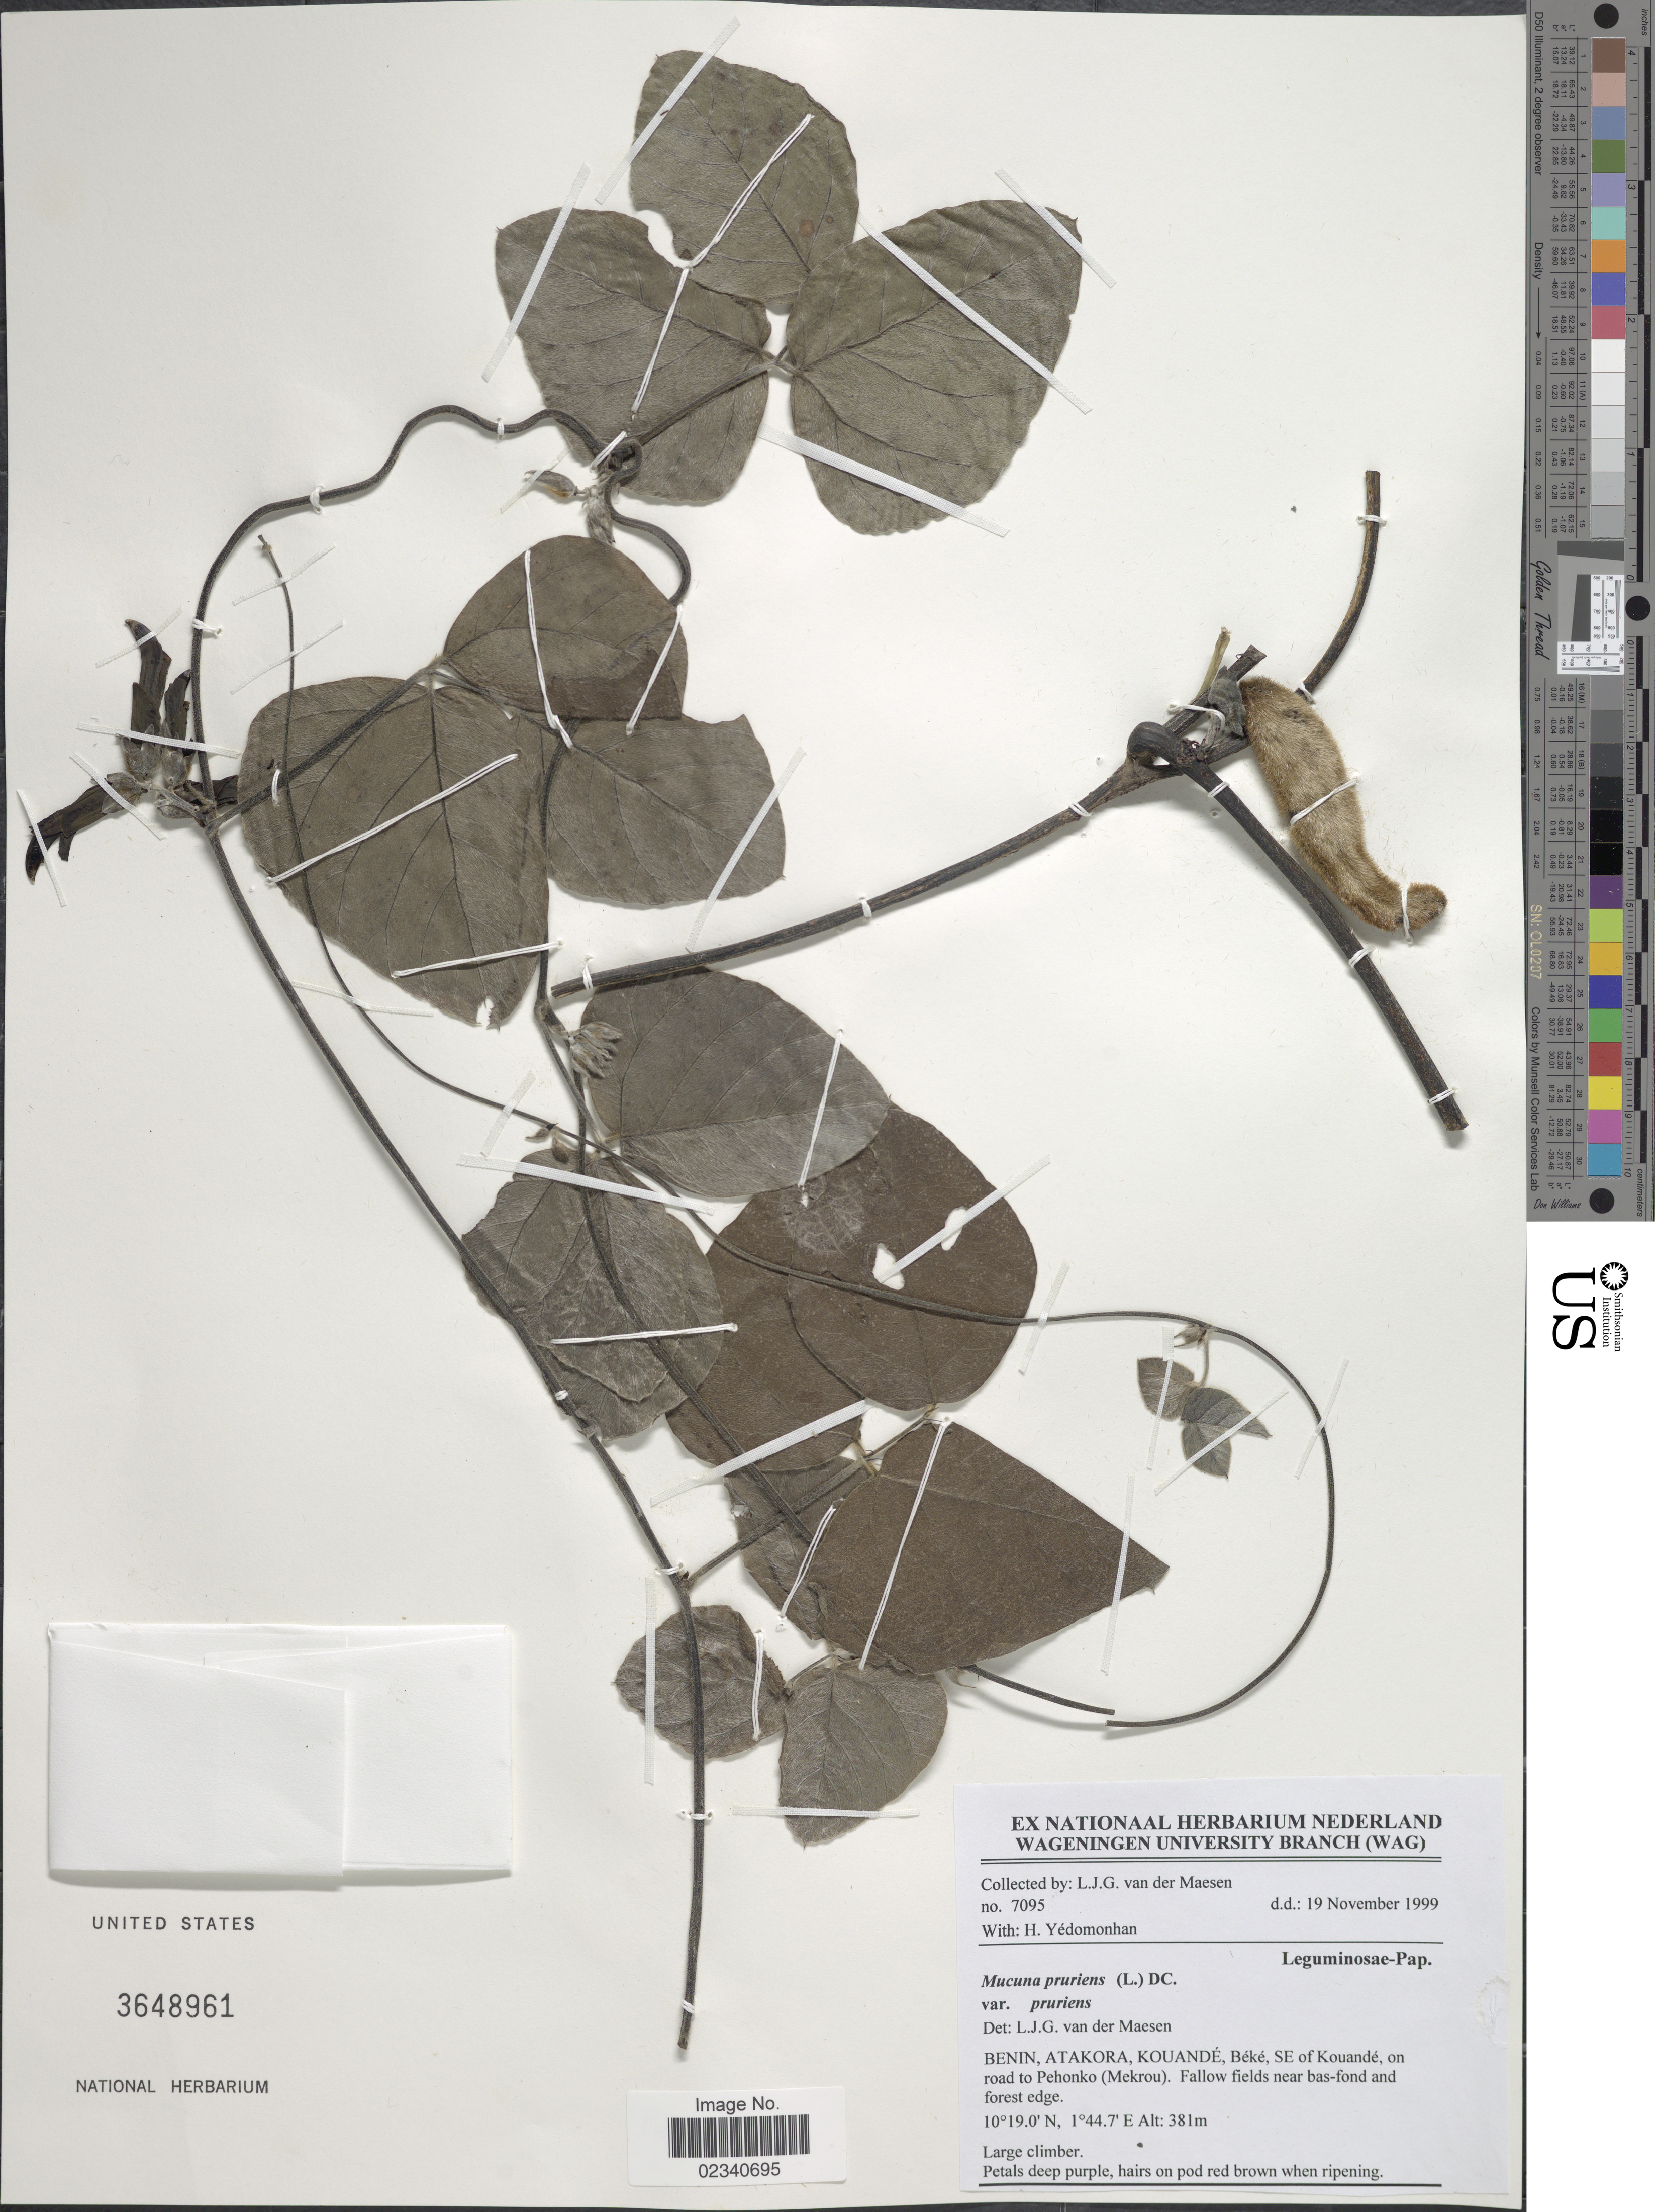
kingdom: Plantae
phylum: Tracheophyta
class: Magnoliopsida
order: Fabales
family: Fabaceae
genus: Mucuna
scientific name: Mucuna pruriens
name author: (L.) DC.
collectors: L. van der Maesen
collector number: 7095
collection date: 1999-11-19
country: Benin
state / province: Atakora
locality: Benin, Atakora, Kouande, Beke, SE of Kouande, on road to Pehonko (Mekrou)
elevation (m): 381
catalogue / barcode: US 3648961